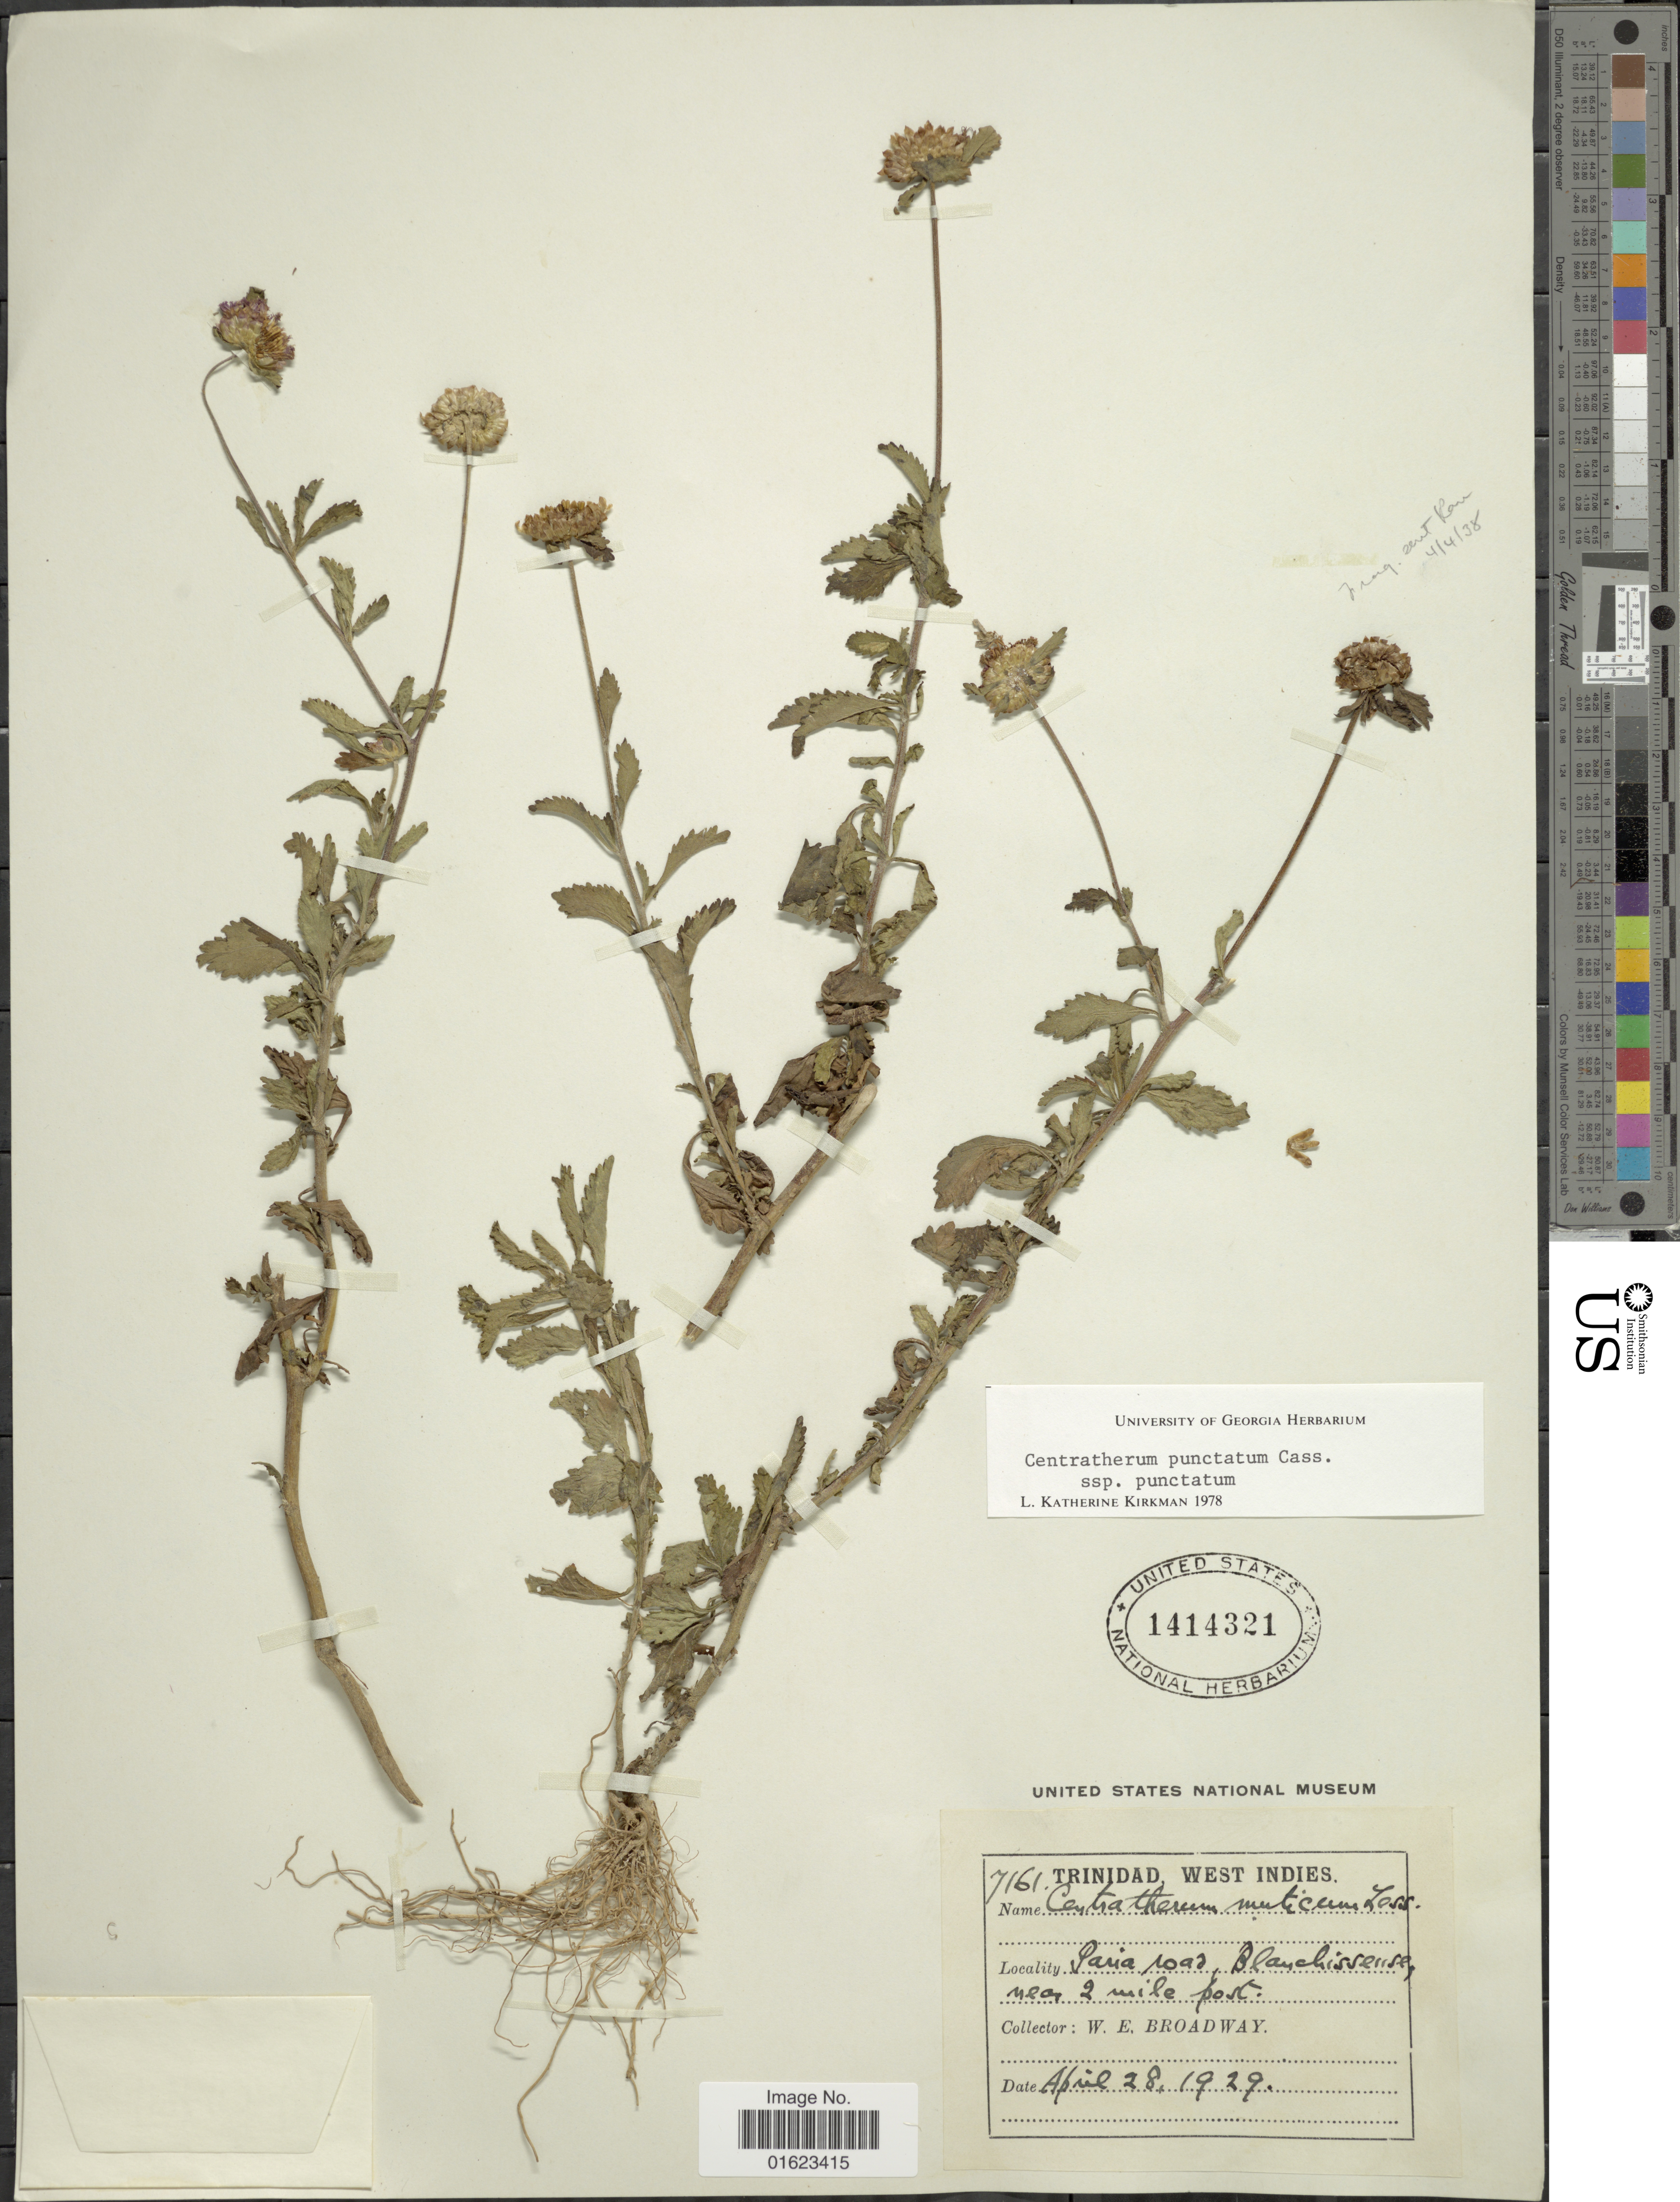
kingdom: Plantae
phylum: Tracheophyta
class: Magnoliopsida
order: Asterales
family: Asteraceae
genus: Centratherum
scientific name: Centratherum punctatum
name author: Cass.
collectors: W. E. Broadway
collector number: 7161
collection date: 1929-04-28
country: Trinidad and Tobago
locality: Trinidad, West Indies. Pania road, Blanchisseuse near 2 mile post.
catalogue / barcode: US 1414321